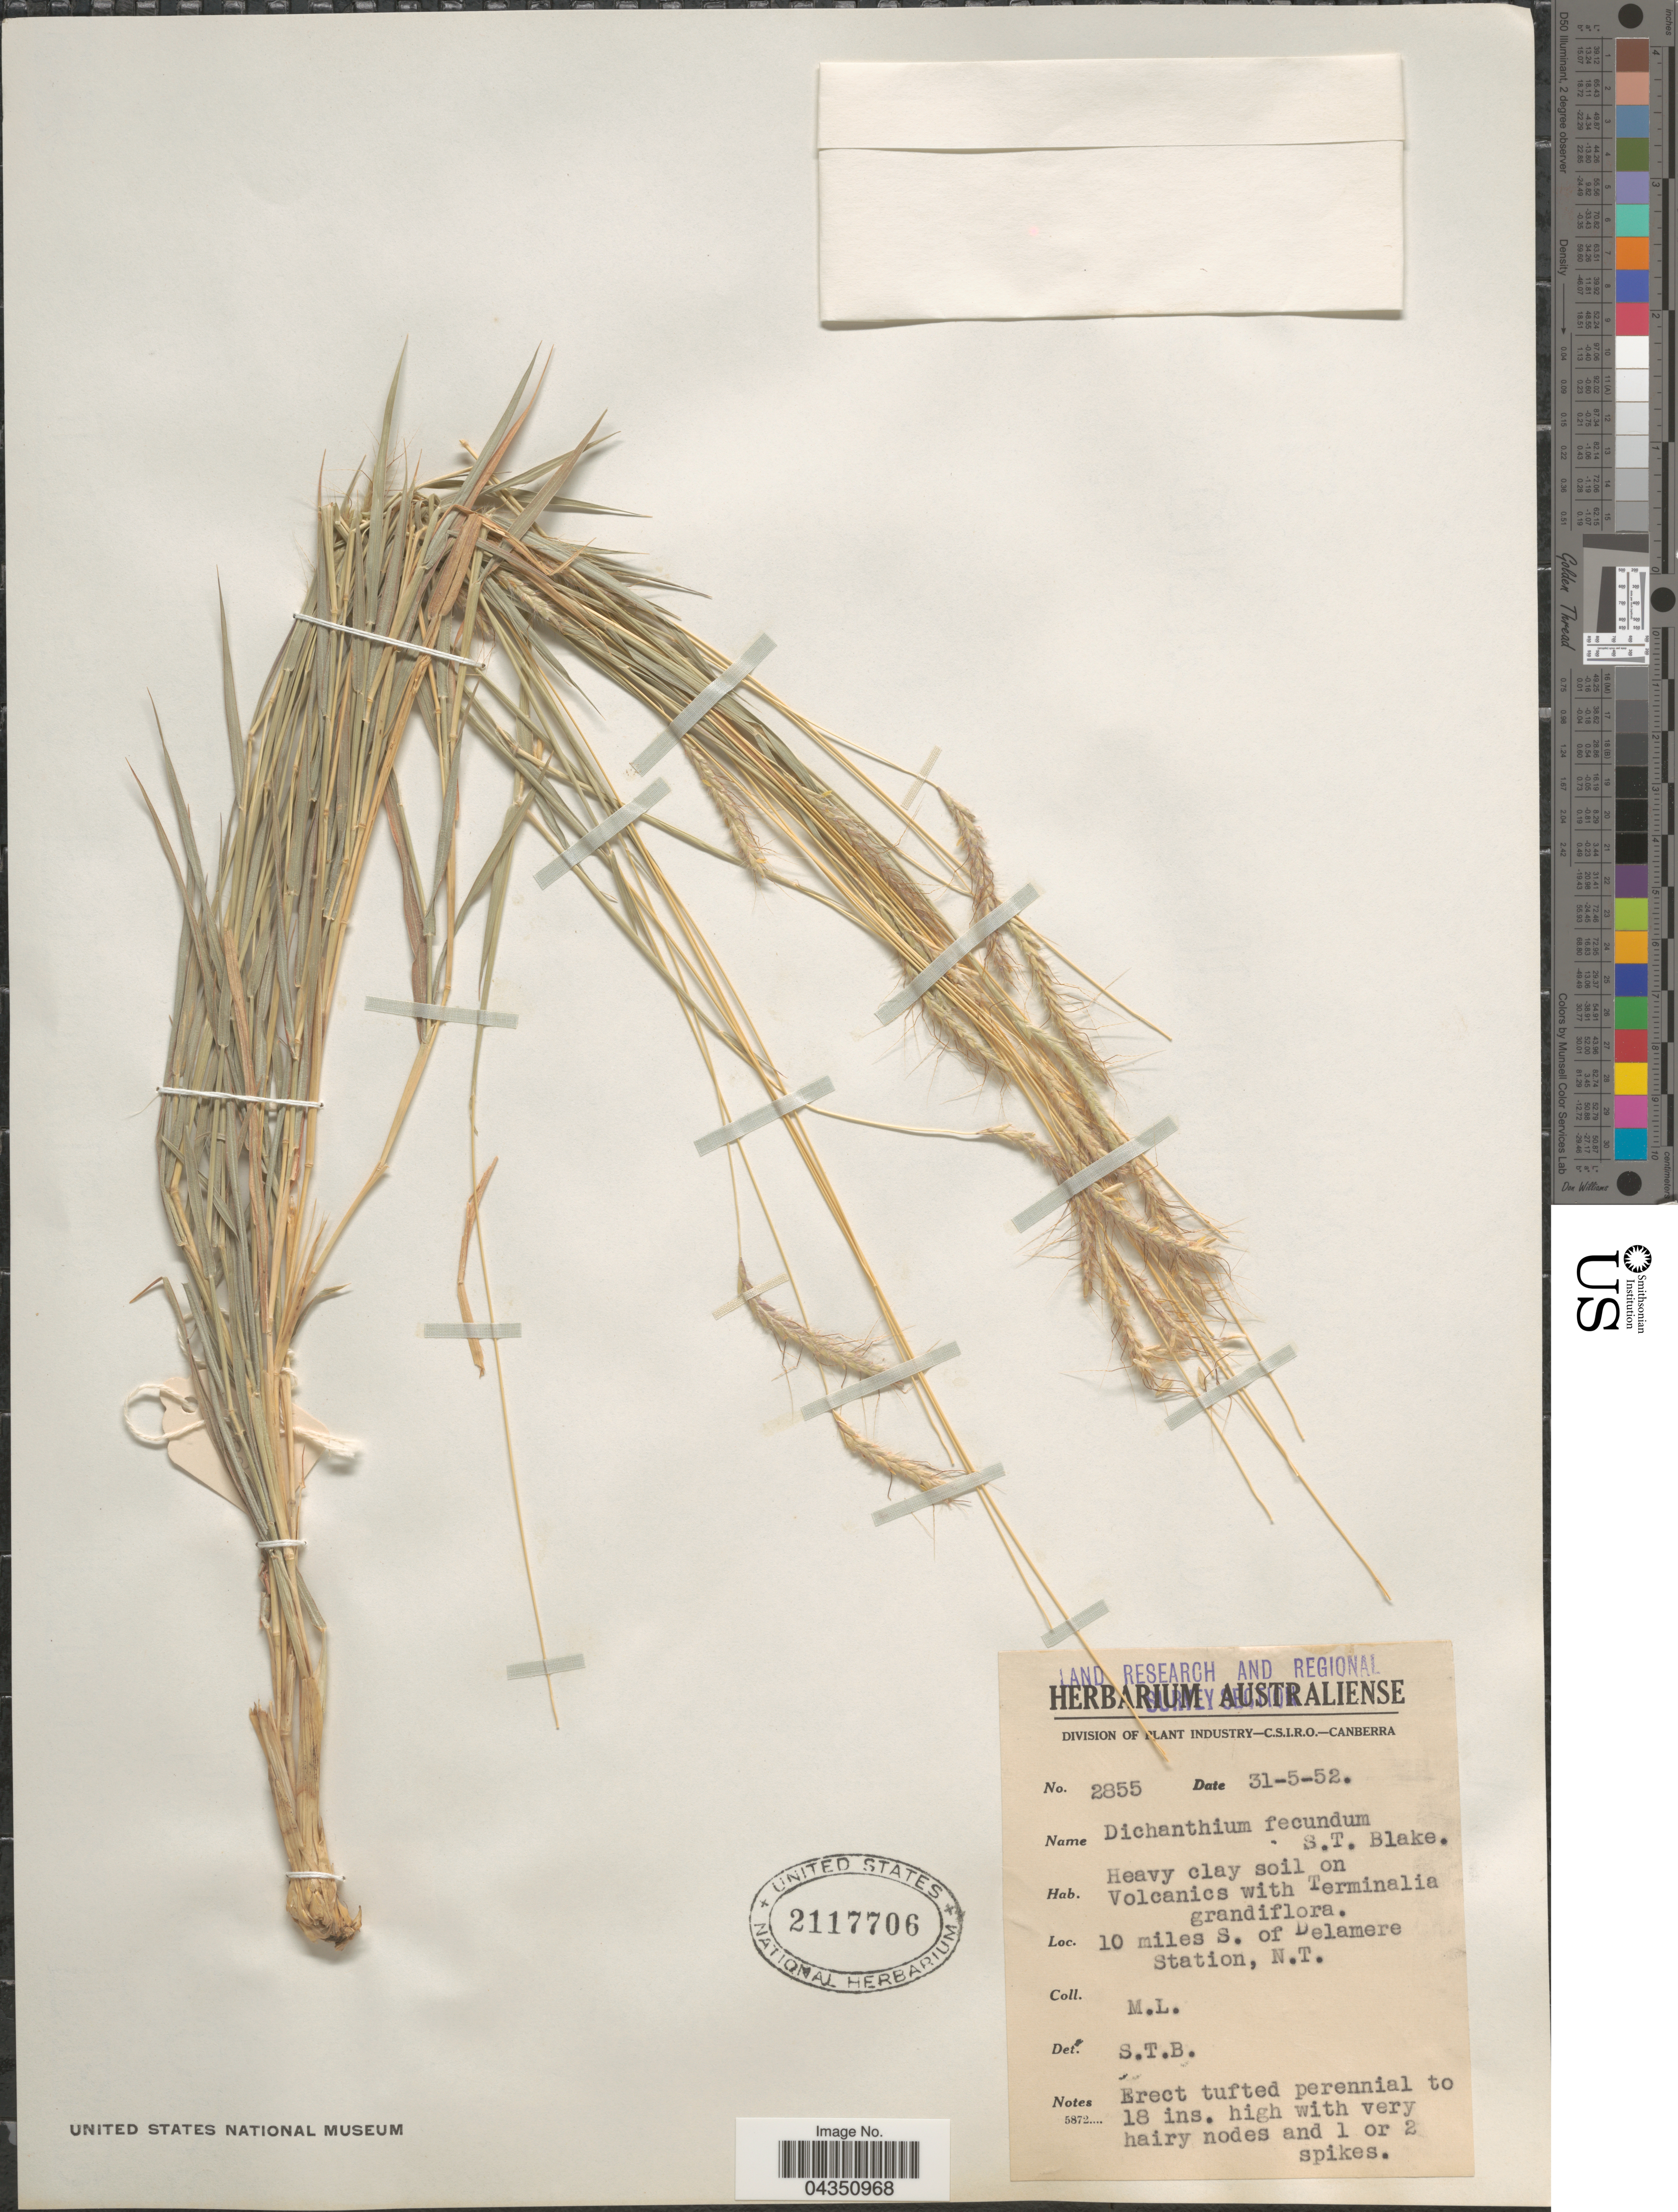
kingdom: Plantae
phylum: Tracheophyta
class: Liliopsida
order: Poales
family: Poaceae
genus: Dichanthium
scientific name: Dichanthium fecundum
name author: S.T. Blake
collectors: M. L.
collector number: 2855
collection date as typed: Transcribed d/m/y: 31/5/52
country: Australia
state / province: Northern Territory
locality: Land Research and Regional Survey Section. 10 miles S. of Delamere Station.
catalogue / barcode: US 2117706